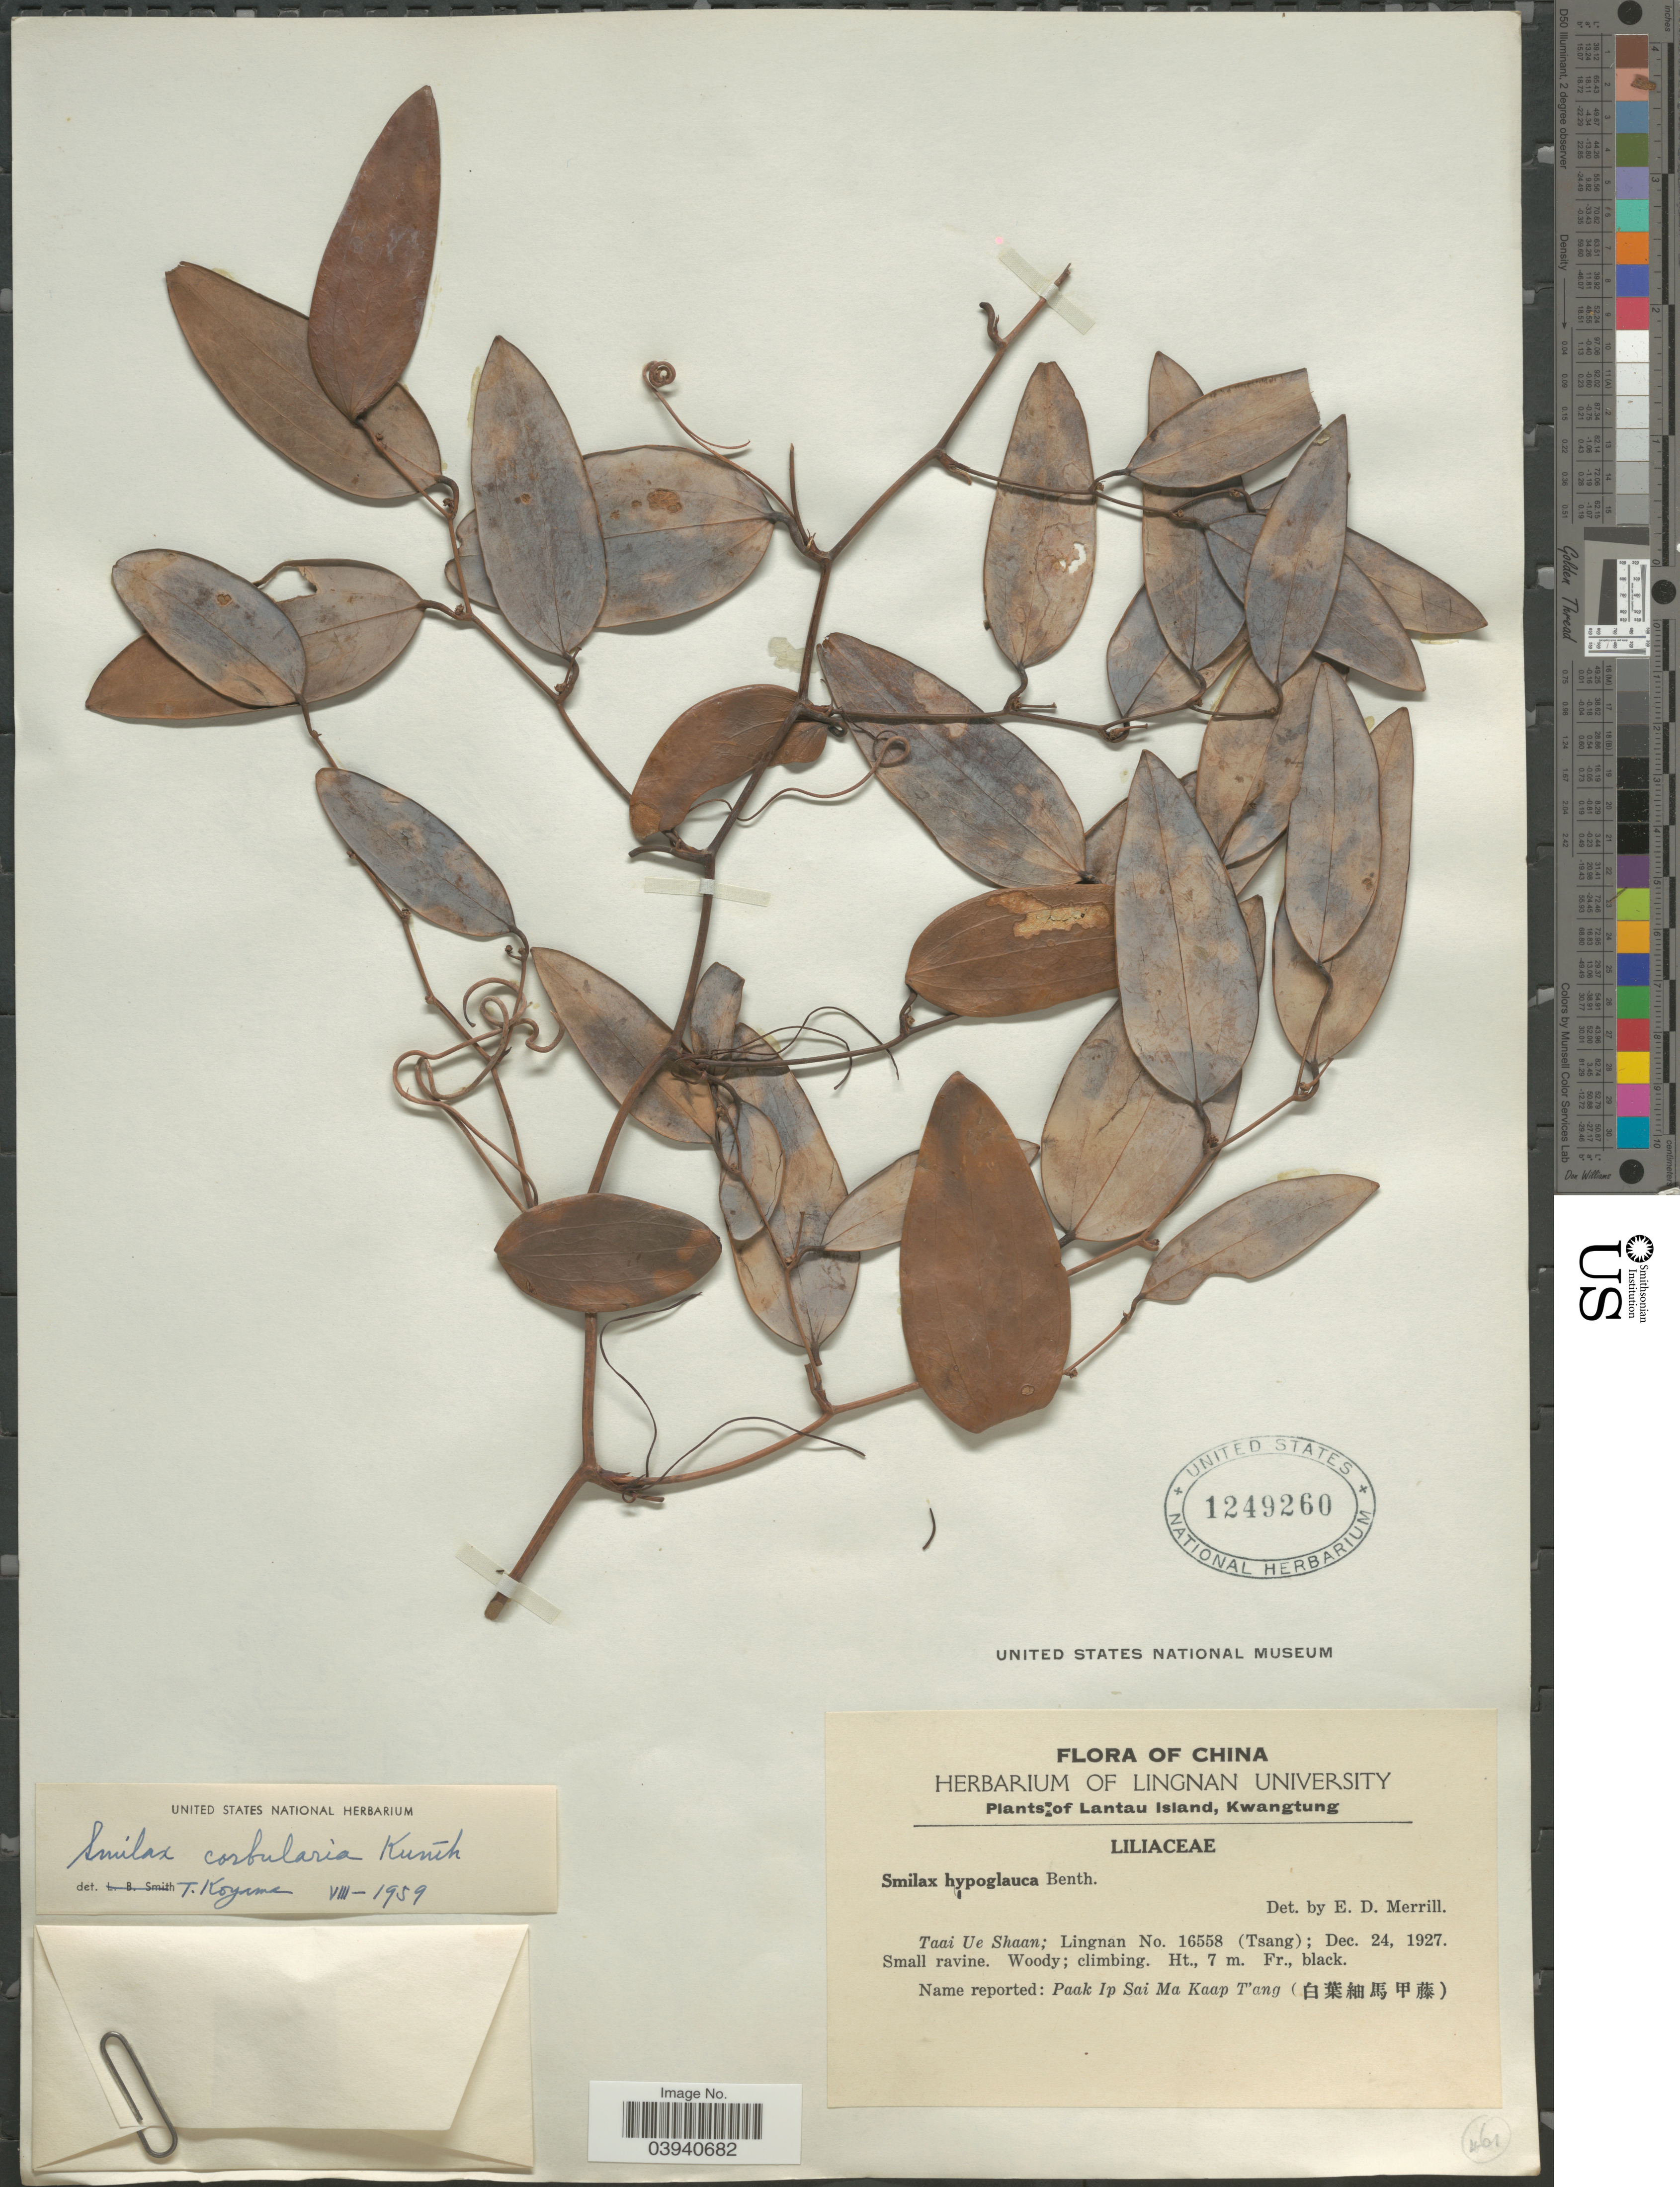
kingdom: Plantae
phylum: Tracheophyta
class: Liliopsida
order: Liliales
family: Smilacaceae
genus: Smilax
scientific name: Smilax corbularia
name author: Kunth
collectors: -- Tsang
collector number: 16558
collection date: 1927-12-24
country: China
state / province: Guangdong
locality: Lantau Island, Kwangtung. Taai Ue Shaan.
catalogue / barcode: US 1249260